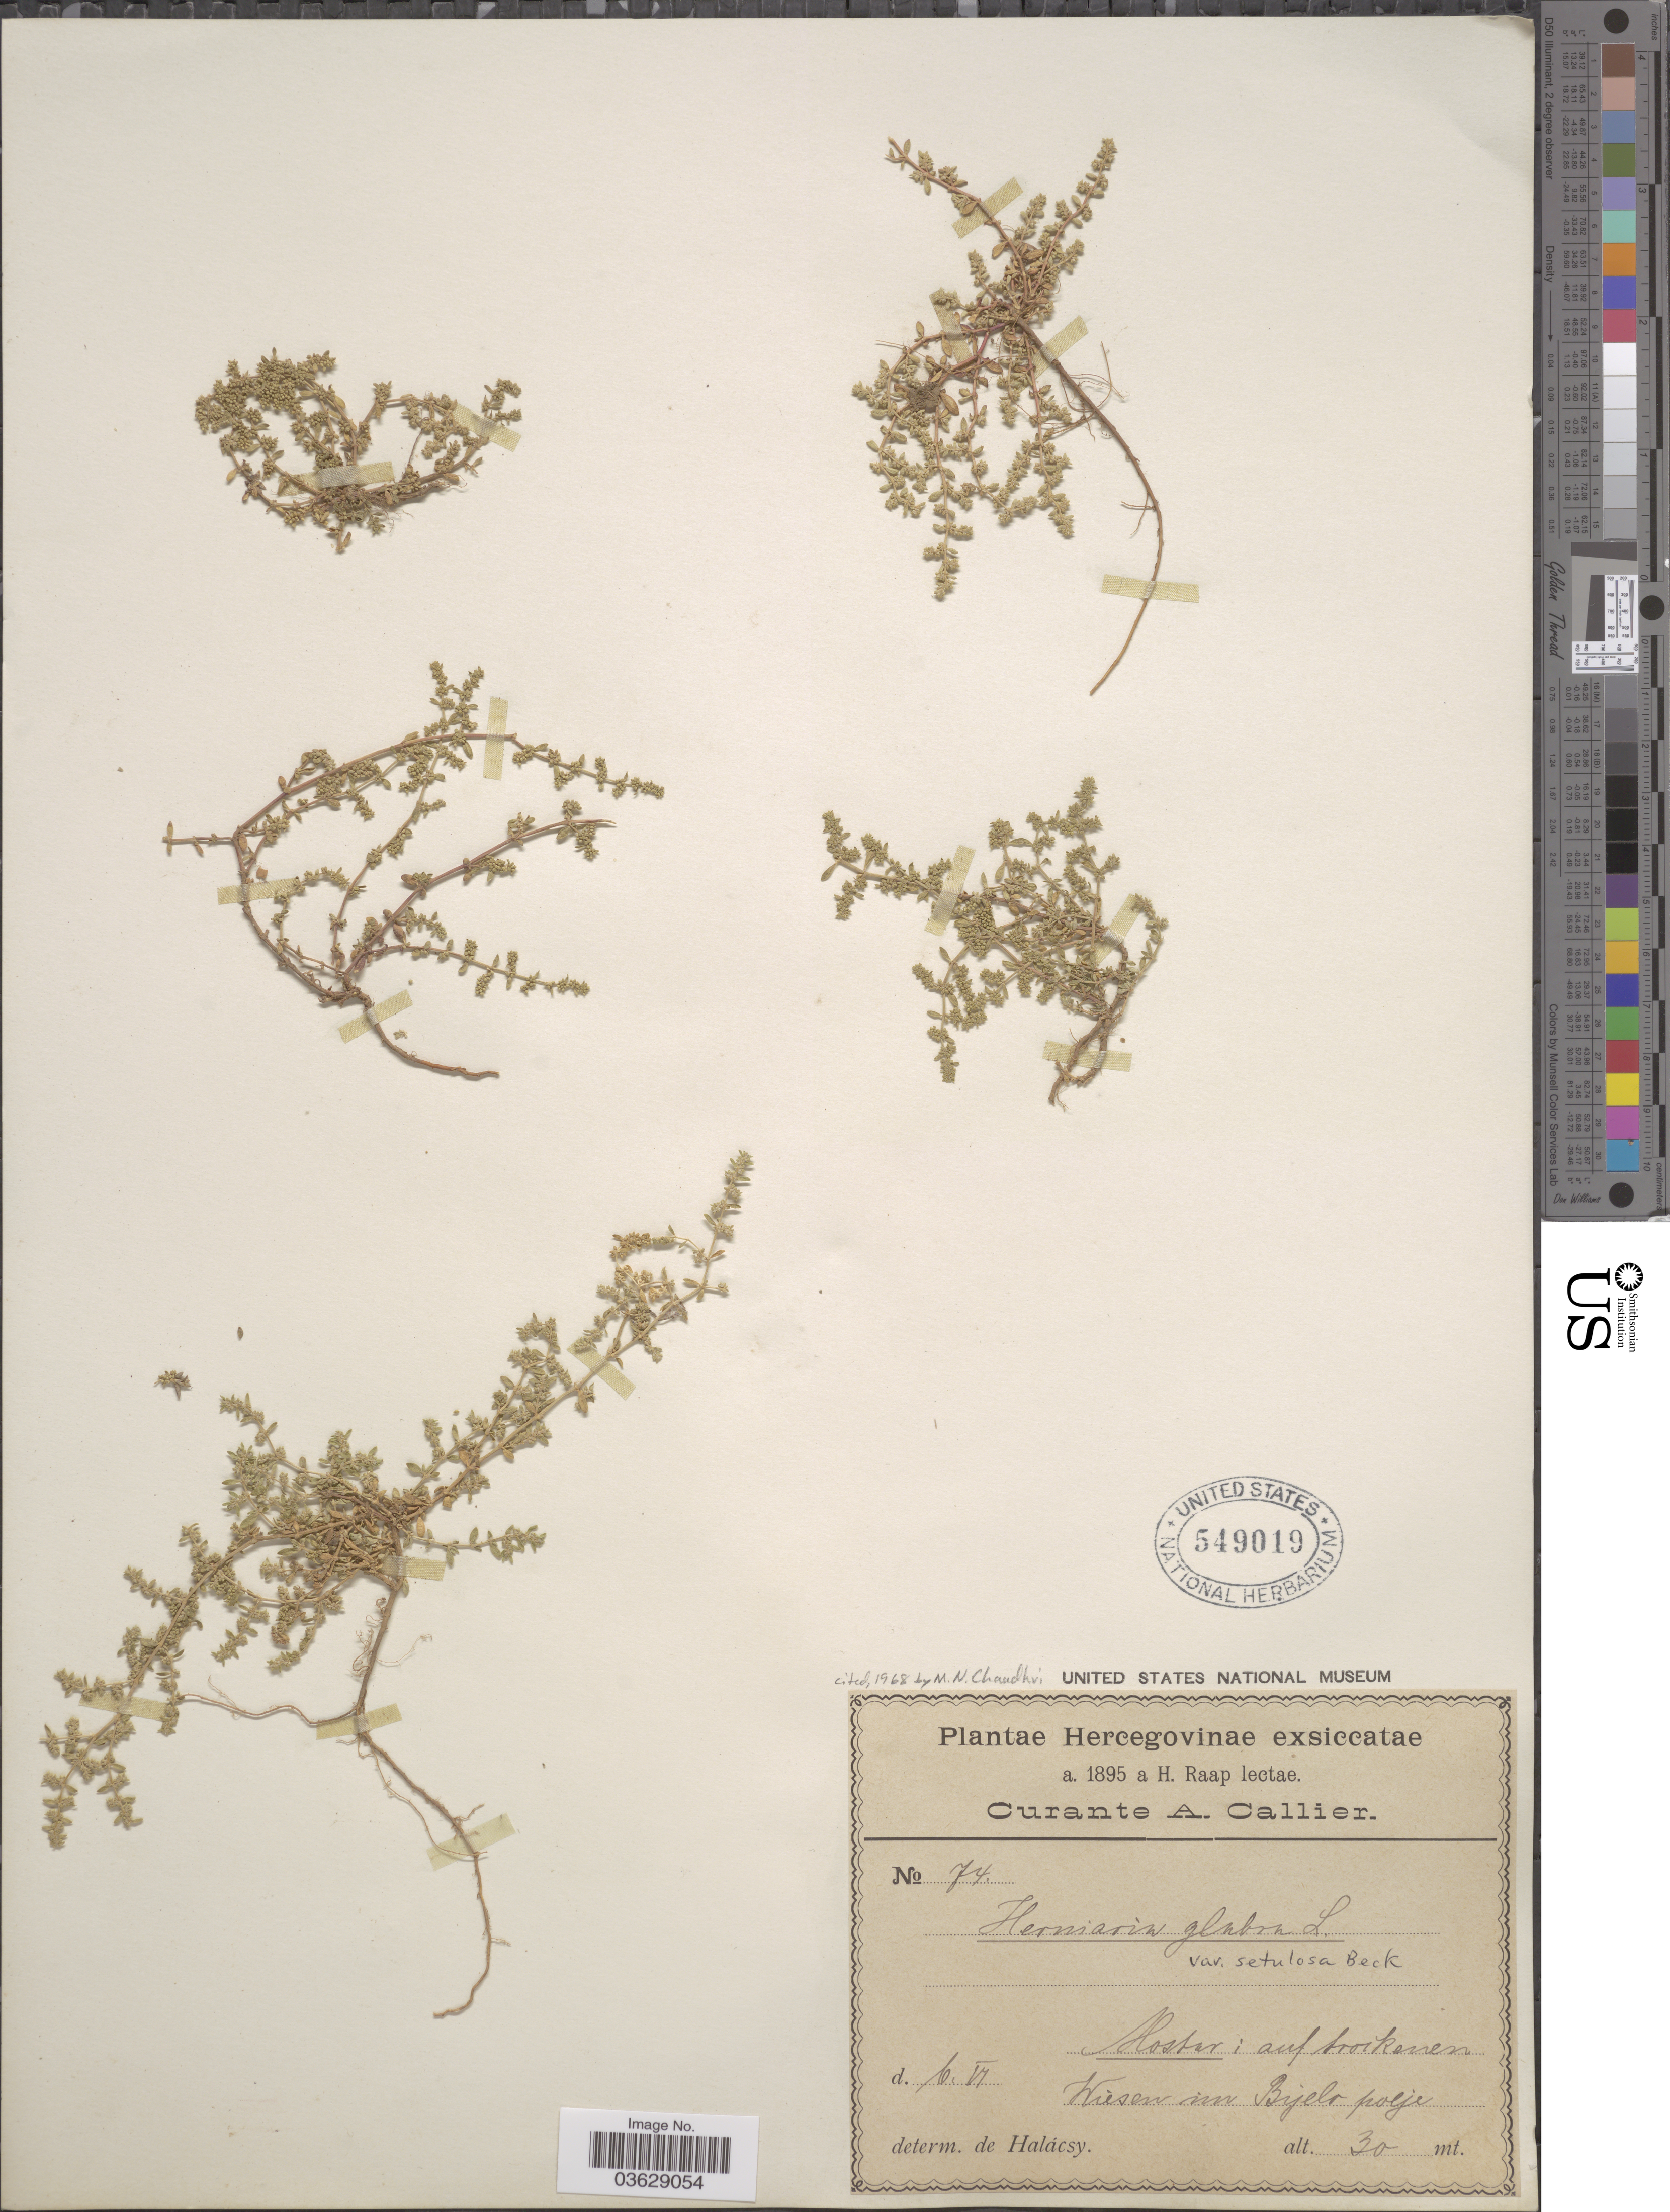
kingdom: Plantae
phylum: Tracheophyta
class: Magnoliopsida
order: Caryophyllales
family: Caryophyllaceae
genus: Herniaria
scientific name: Herniaria glabra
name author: L.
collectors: H. Raap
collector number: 74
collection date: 1895-06-06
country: Bosnia and Herzegovina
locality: Hercegovinae. Hoster: auf trockenen Wiesen im Bijelo polje.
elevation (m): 30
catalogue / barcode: US 549019